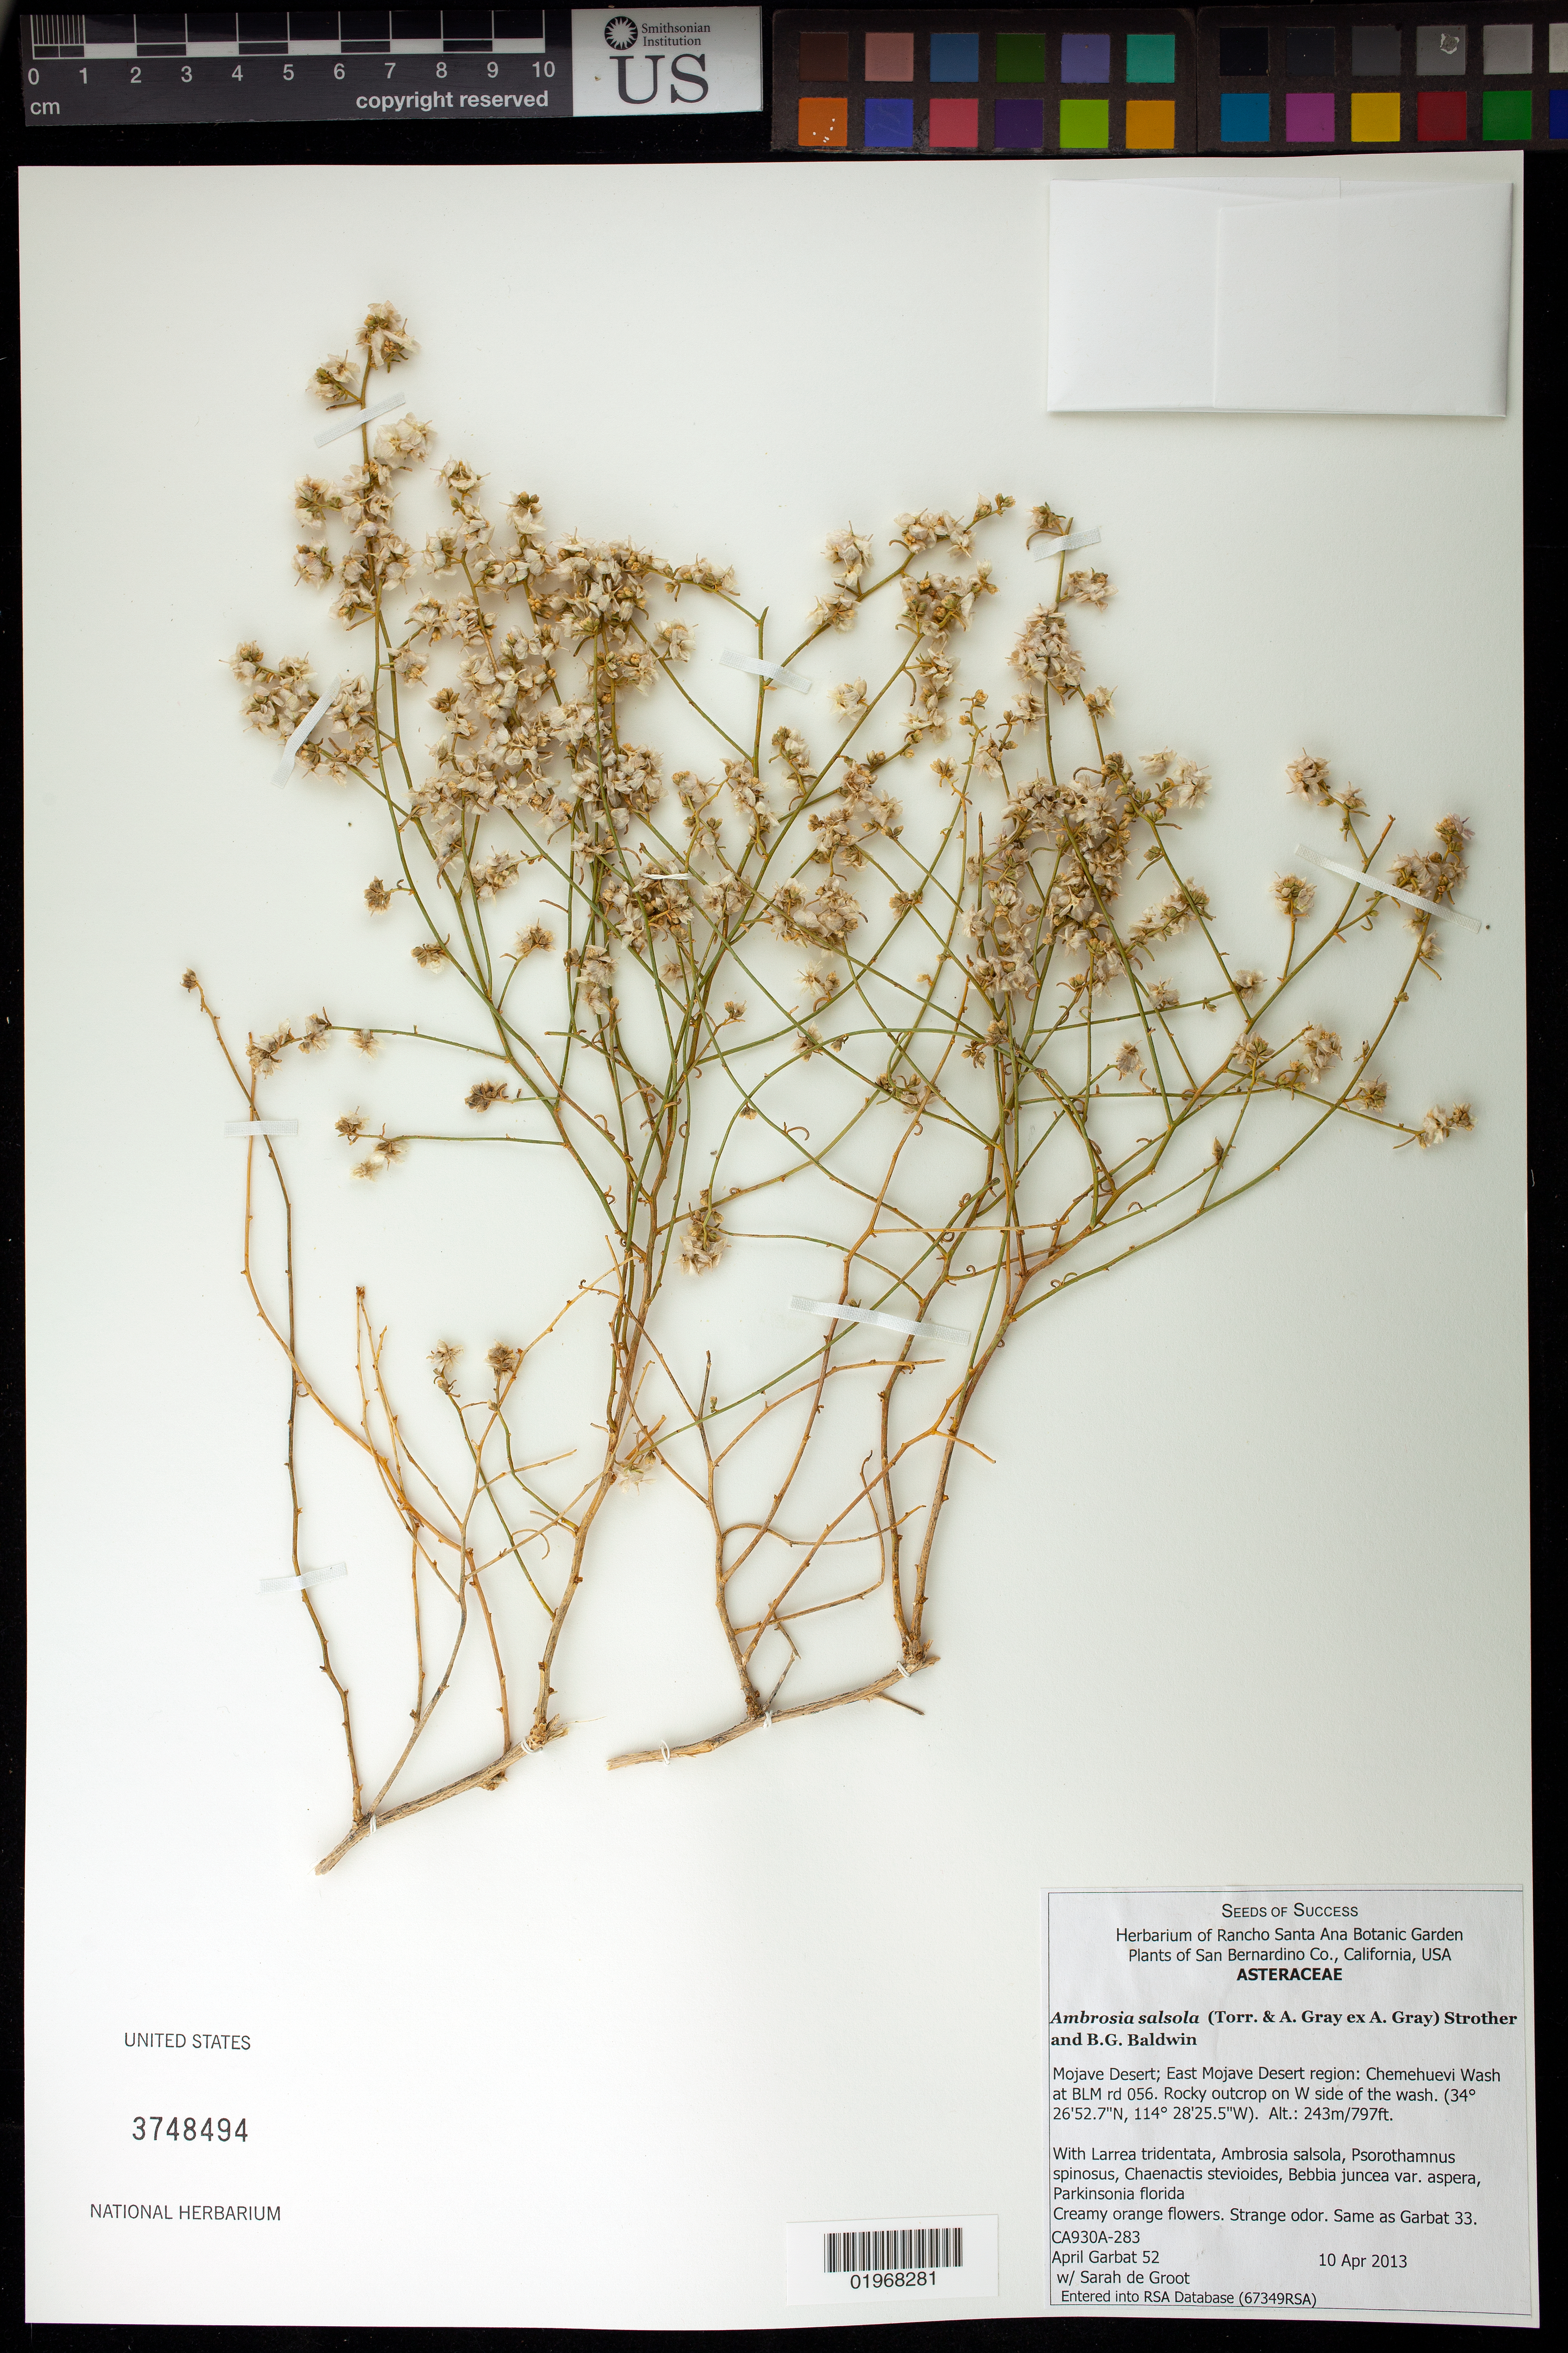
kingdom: Plantae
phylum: Tracheophyta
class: Magnoliopsida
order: Asterales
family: Asteraceae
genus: Ambrosia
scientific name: Ambrosia salsola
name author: (Torr. & A. Gray) Strother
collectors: A. Garbat & S. De Groot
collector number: CA930A-283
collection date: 2013-04-10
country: United States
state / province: California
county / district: San Bernardino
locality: Mojave Desert, East Mojave Desert region: Chemehuevi Wash at BLM Rd 056. Rocky outcrop on W side of the wash.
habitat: With Larrea tridentata, Ambrosia salsola, Parkinsonia florida, ect.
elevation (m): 243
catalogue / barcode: US 3748494